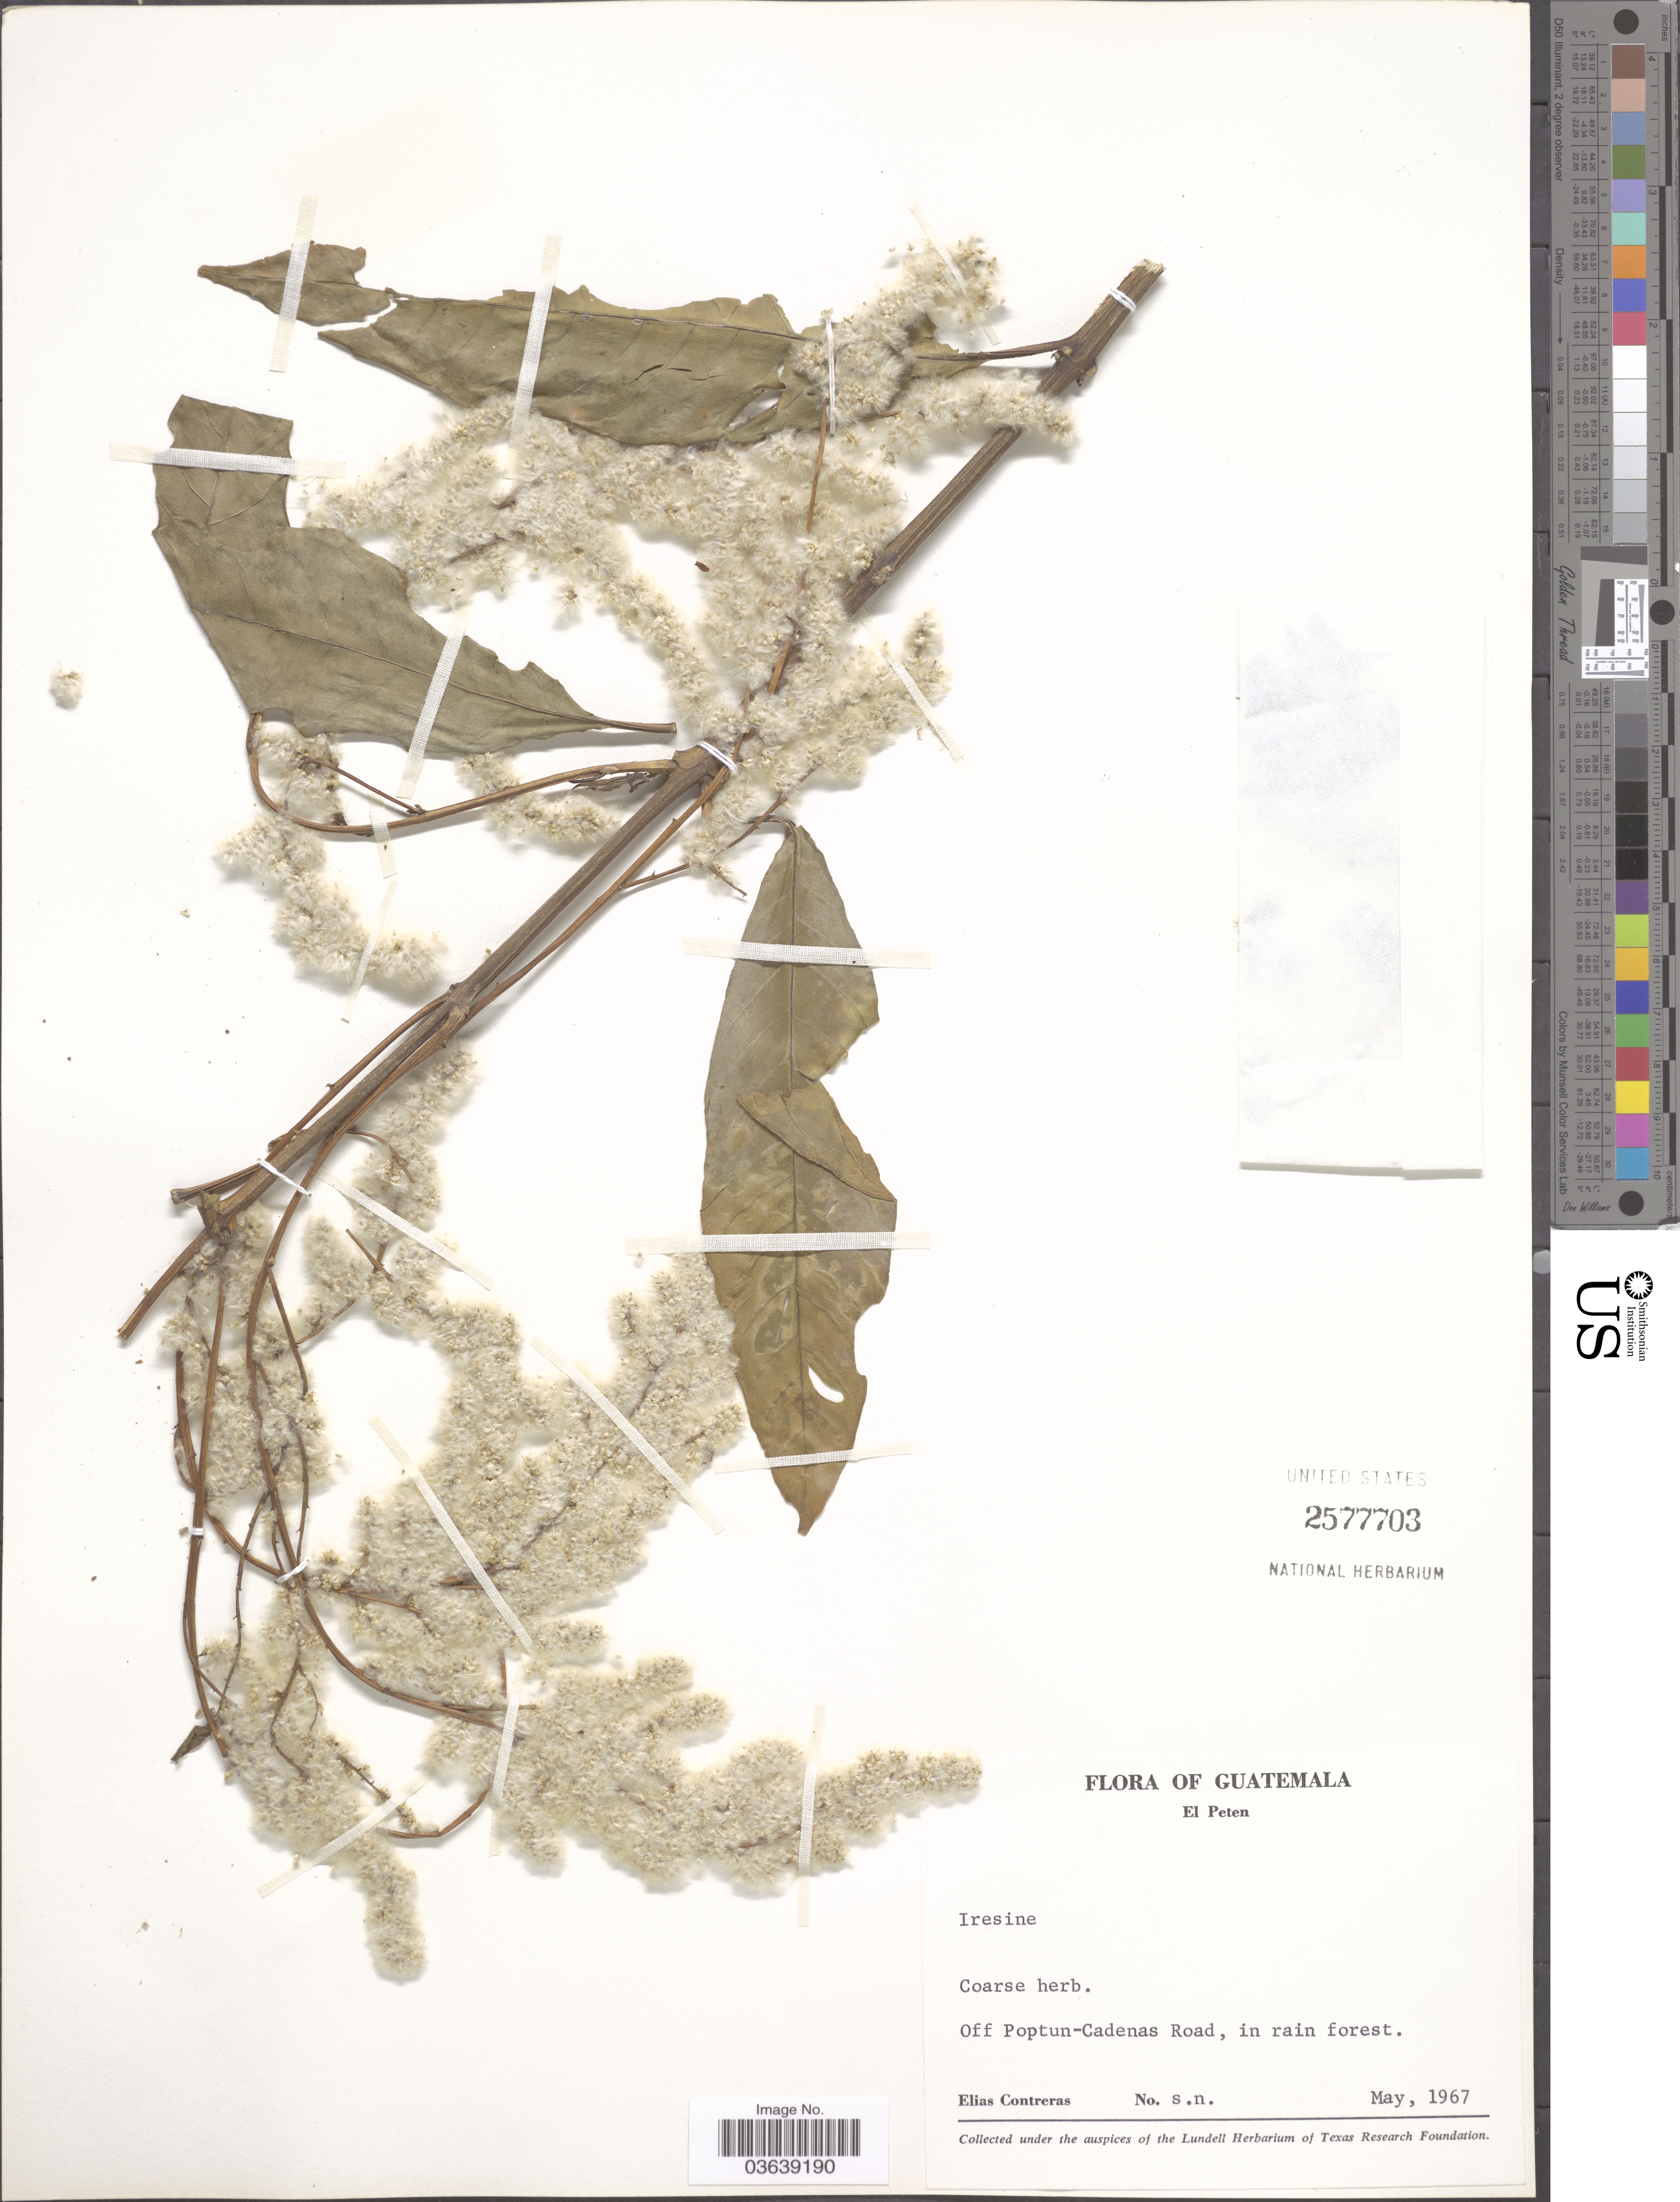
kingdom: Plantae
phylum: Tracheophyta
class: Magnoliopsida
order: Caryophyllales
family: Amaranthaceae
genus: Iresine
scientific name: Iresine sp.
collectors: E. Contreras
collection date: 1967-05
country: Guatemala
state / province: El Petén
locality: Off Poptun-Cadenas Road.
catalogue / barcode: US 2577703